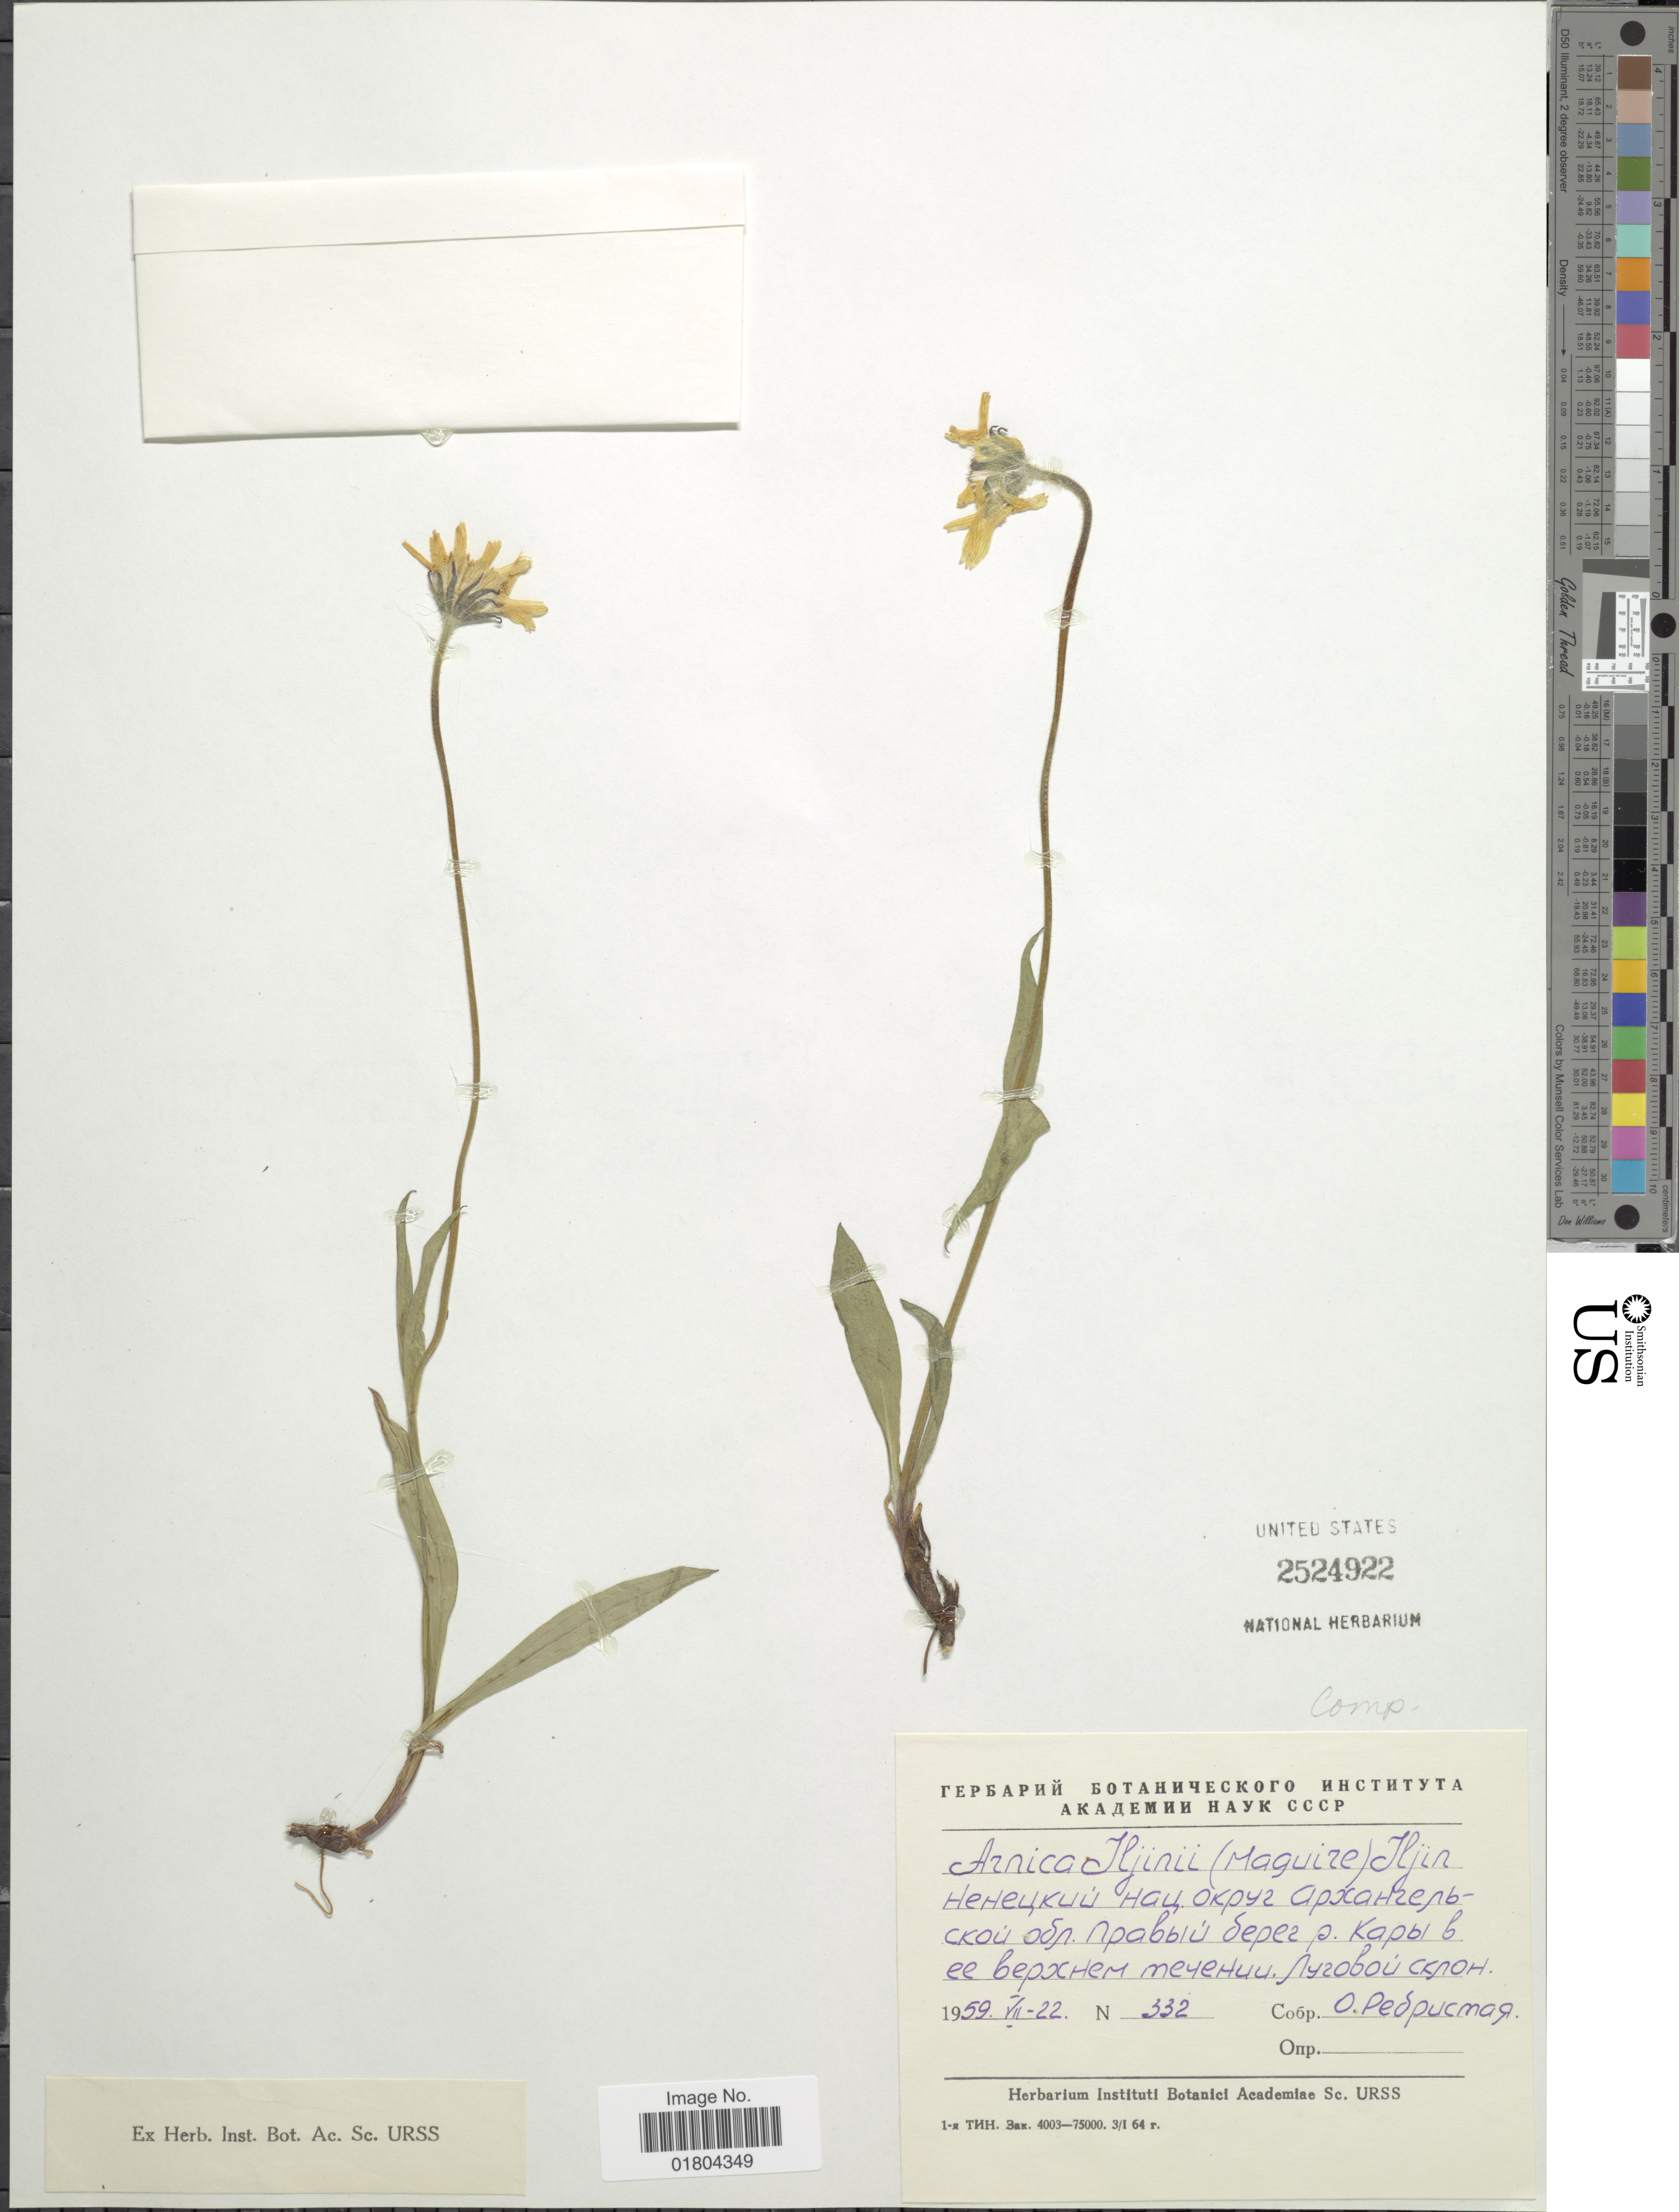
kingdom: Plantae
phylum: Tracheophyta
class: Magnoliopsida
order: Asterales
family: Asteraceae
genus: Arnica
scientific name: Arnica iljinii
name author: (Maguire) Iljin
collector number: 332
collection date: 1959-07-22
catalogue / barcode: US 2524922